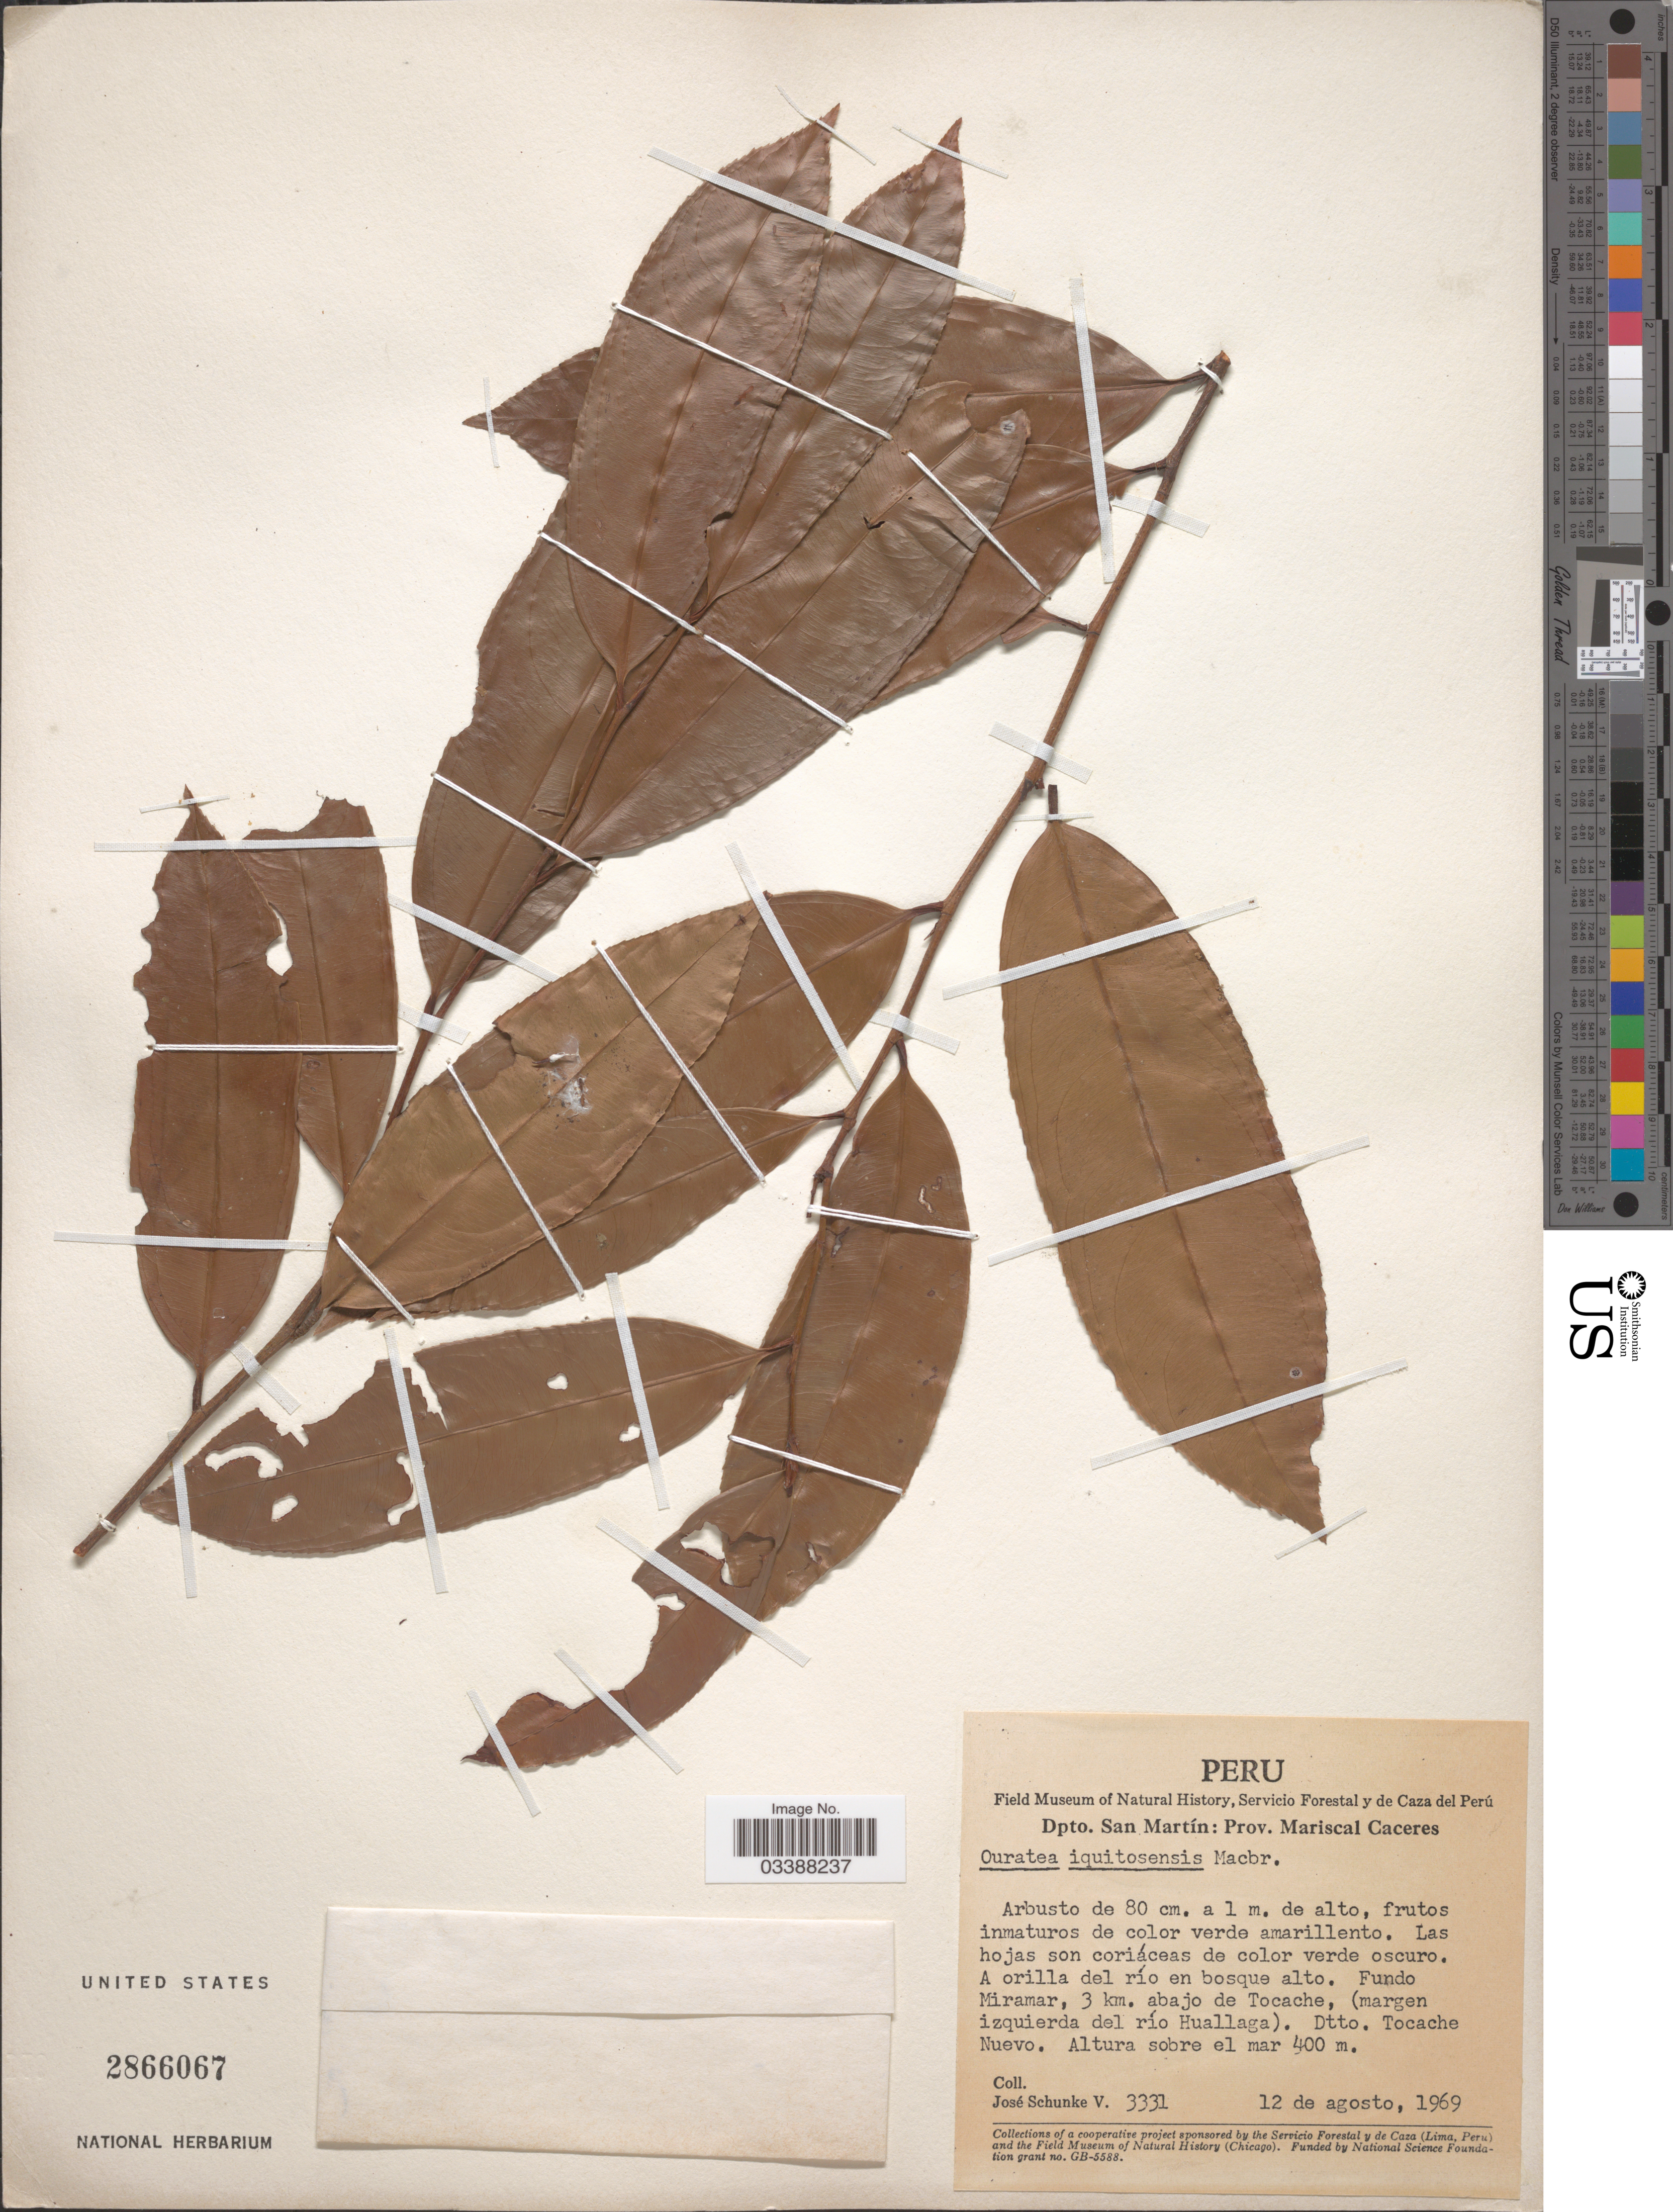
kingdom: Plantae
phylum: Tracheophyta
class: Magnoliopsida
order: Malpighiales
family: Ochnaceae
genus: Ouratea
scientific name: Ouratea iquitoensis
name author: J.F. Macbr.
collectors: J. Schunke Vigo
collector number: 3331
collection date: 1969-08-12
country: Peru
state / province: San Martín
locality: Dpto. San Martín: Prov. Mariscal Caceres. Fundo Miramar, 3 km. abajo de Tocache, (margen izquierda del río Huallaga). Dtto. Tocache Nuevo.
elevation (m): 400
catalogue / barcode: US 2866067